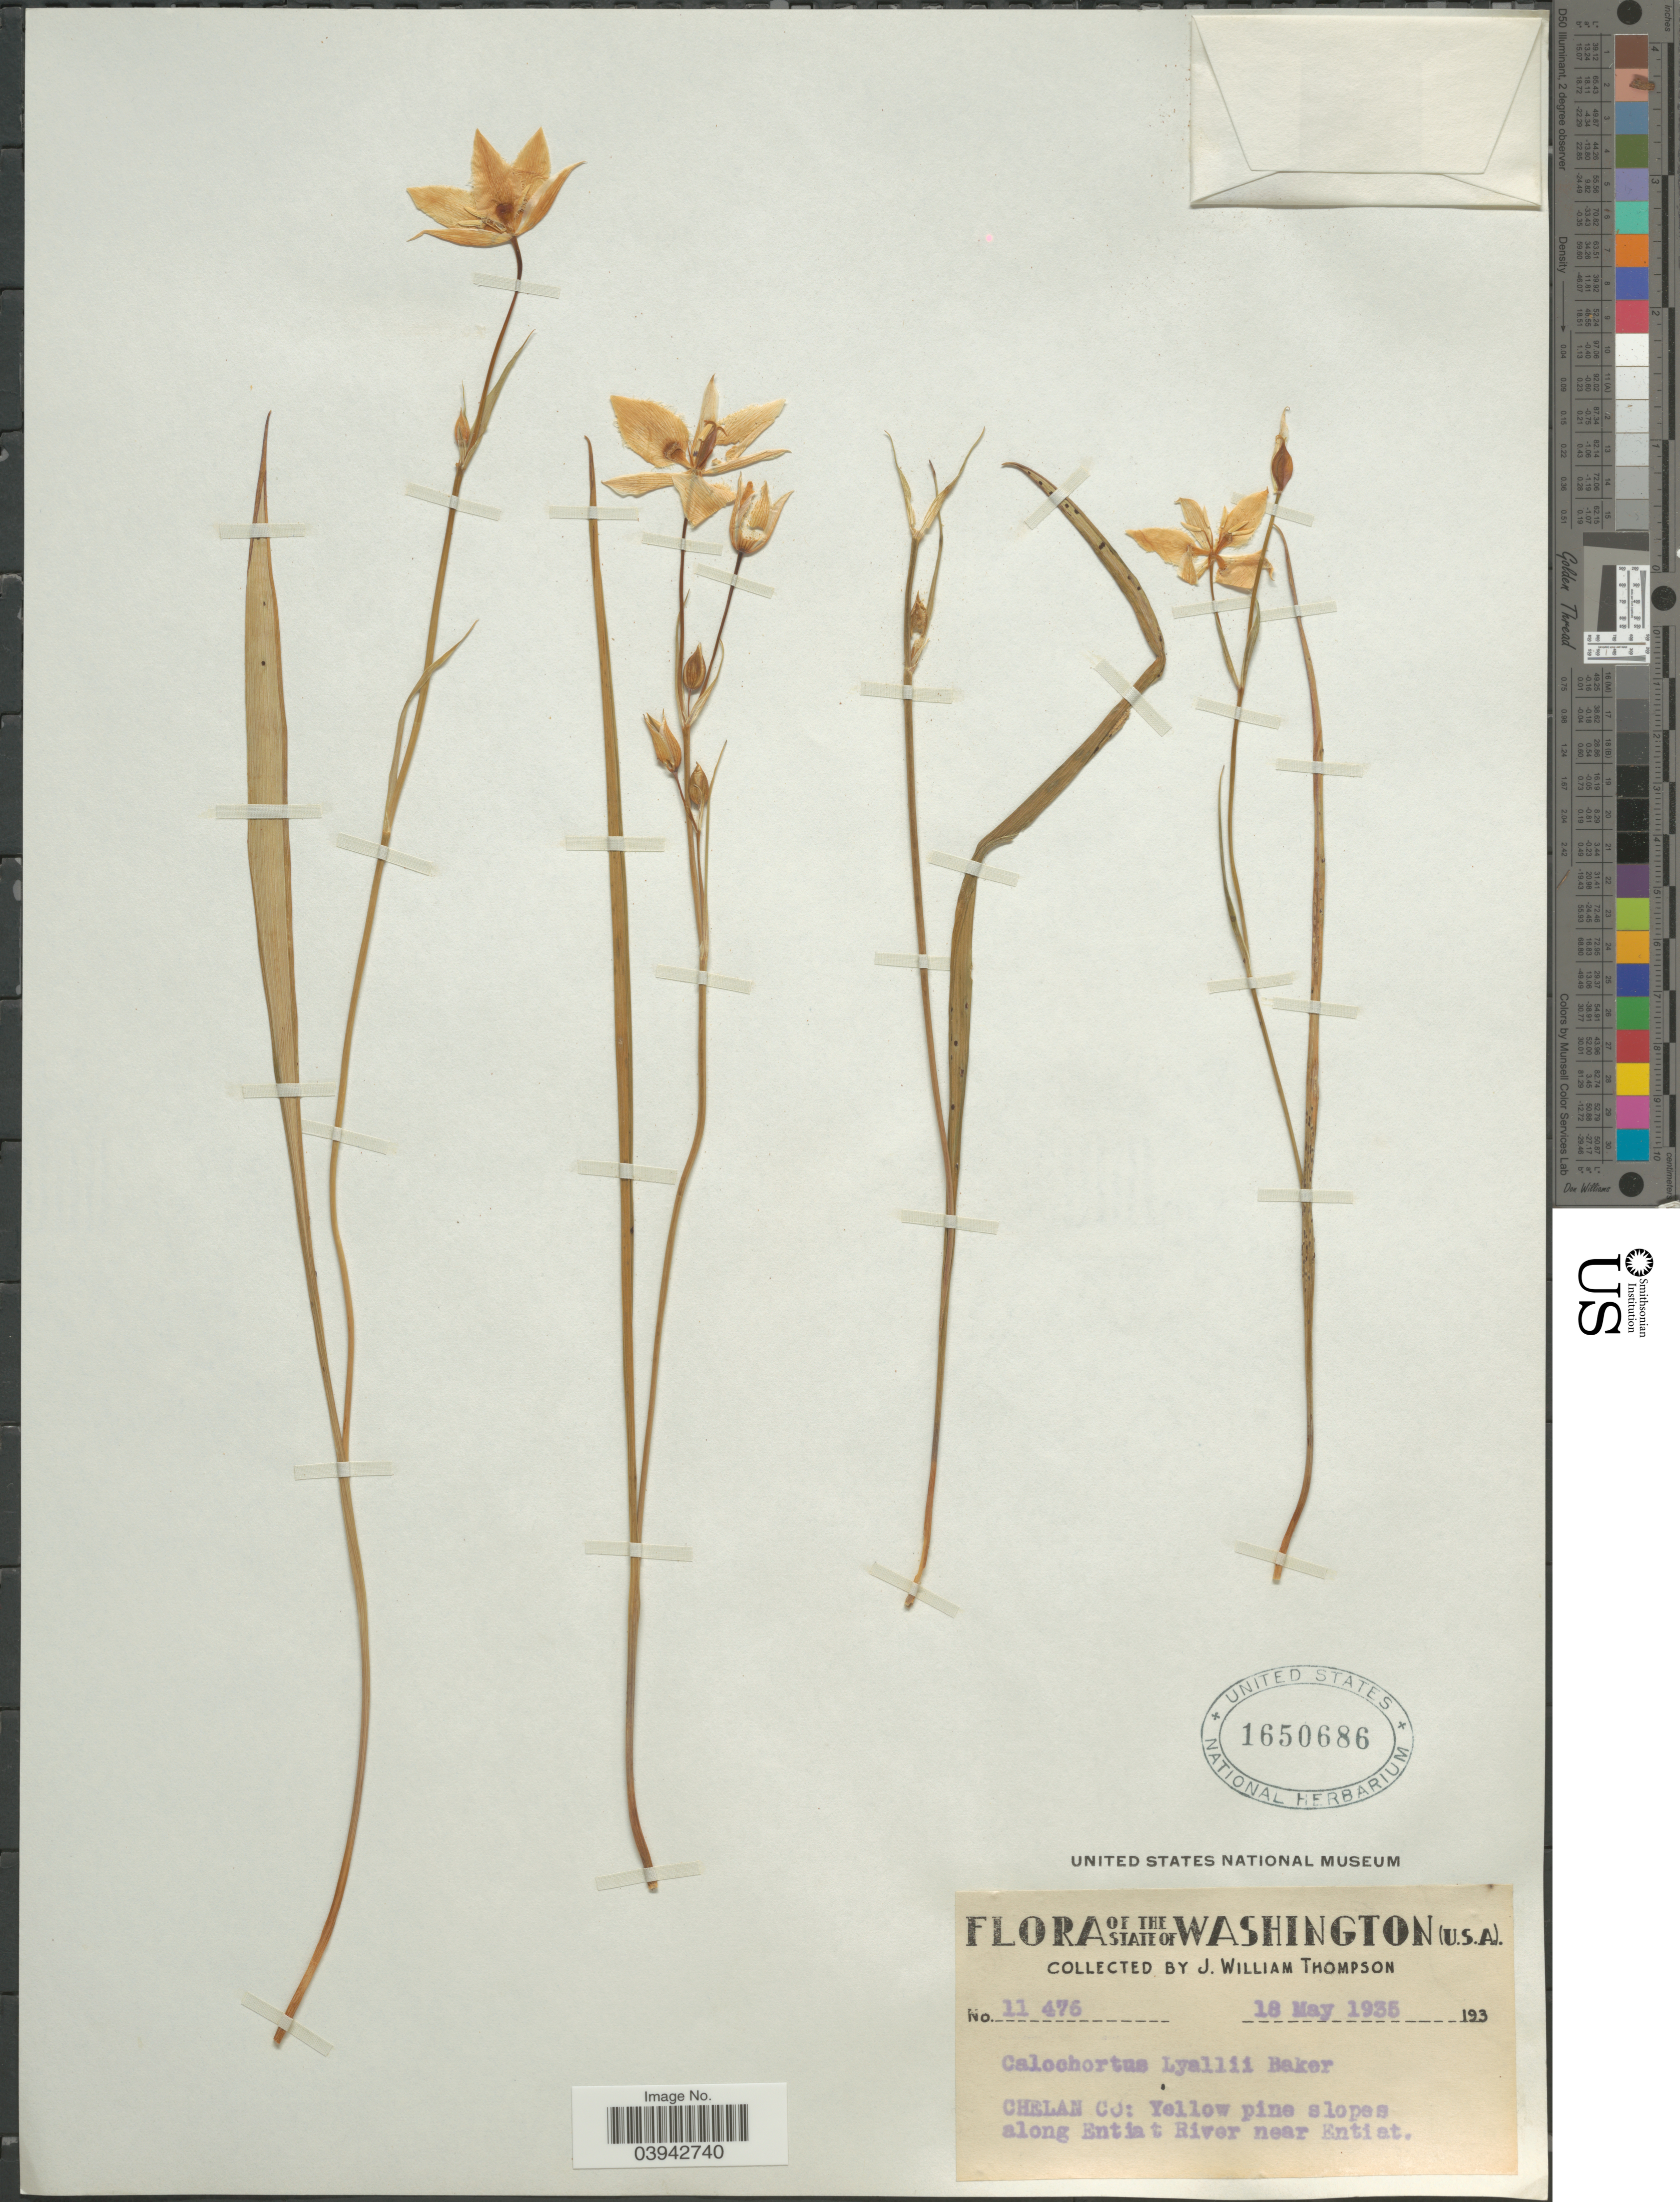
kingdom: Plantae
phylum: Tracheophyta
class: Liliopsida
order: Liliales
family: Liliaceae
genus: Calochortus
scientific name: Calochortus lyallii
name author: Baker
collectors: J. W. Thompson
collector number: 11476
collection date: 1935-05-18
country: United States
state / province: Washington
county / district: Chelan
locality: Chelan Co: Yellow pine slopes along Entiat River near Entiat.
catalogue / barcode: US 1650686